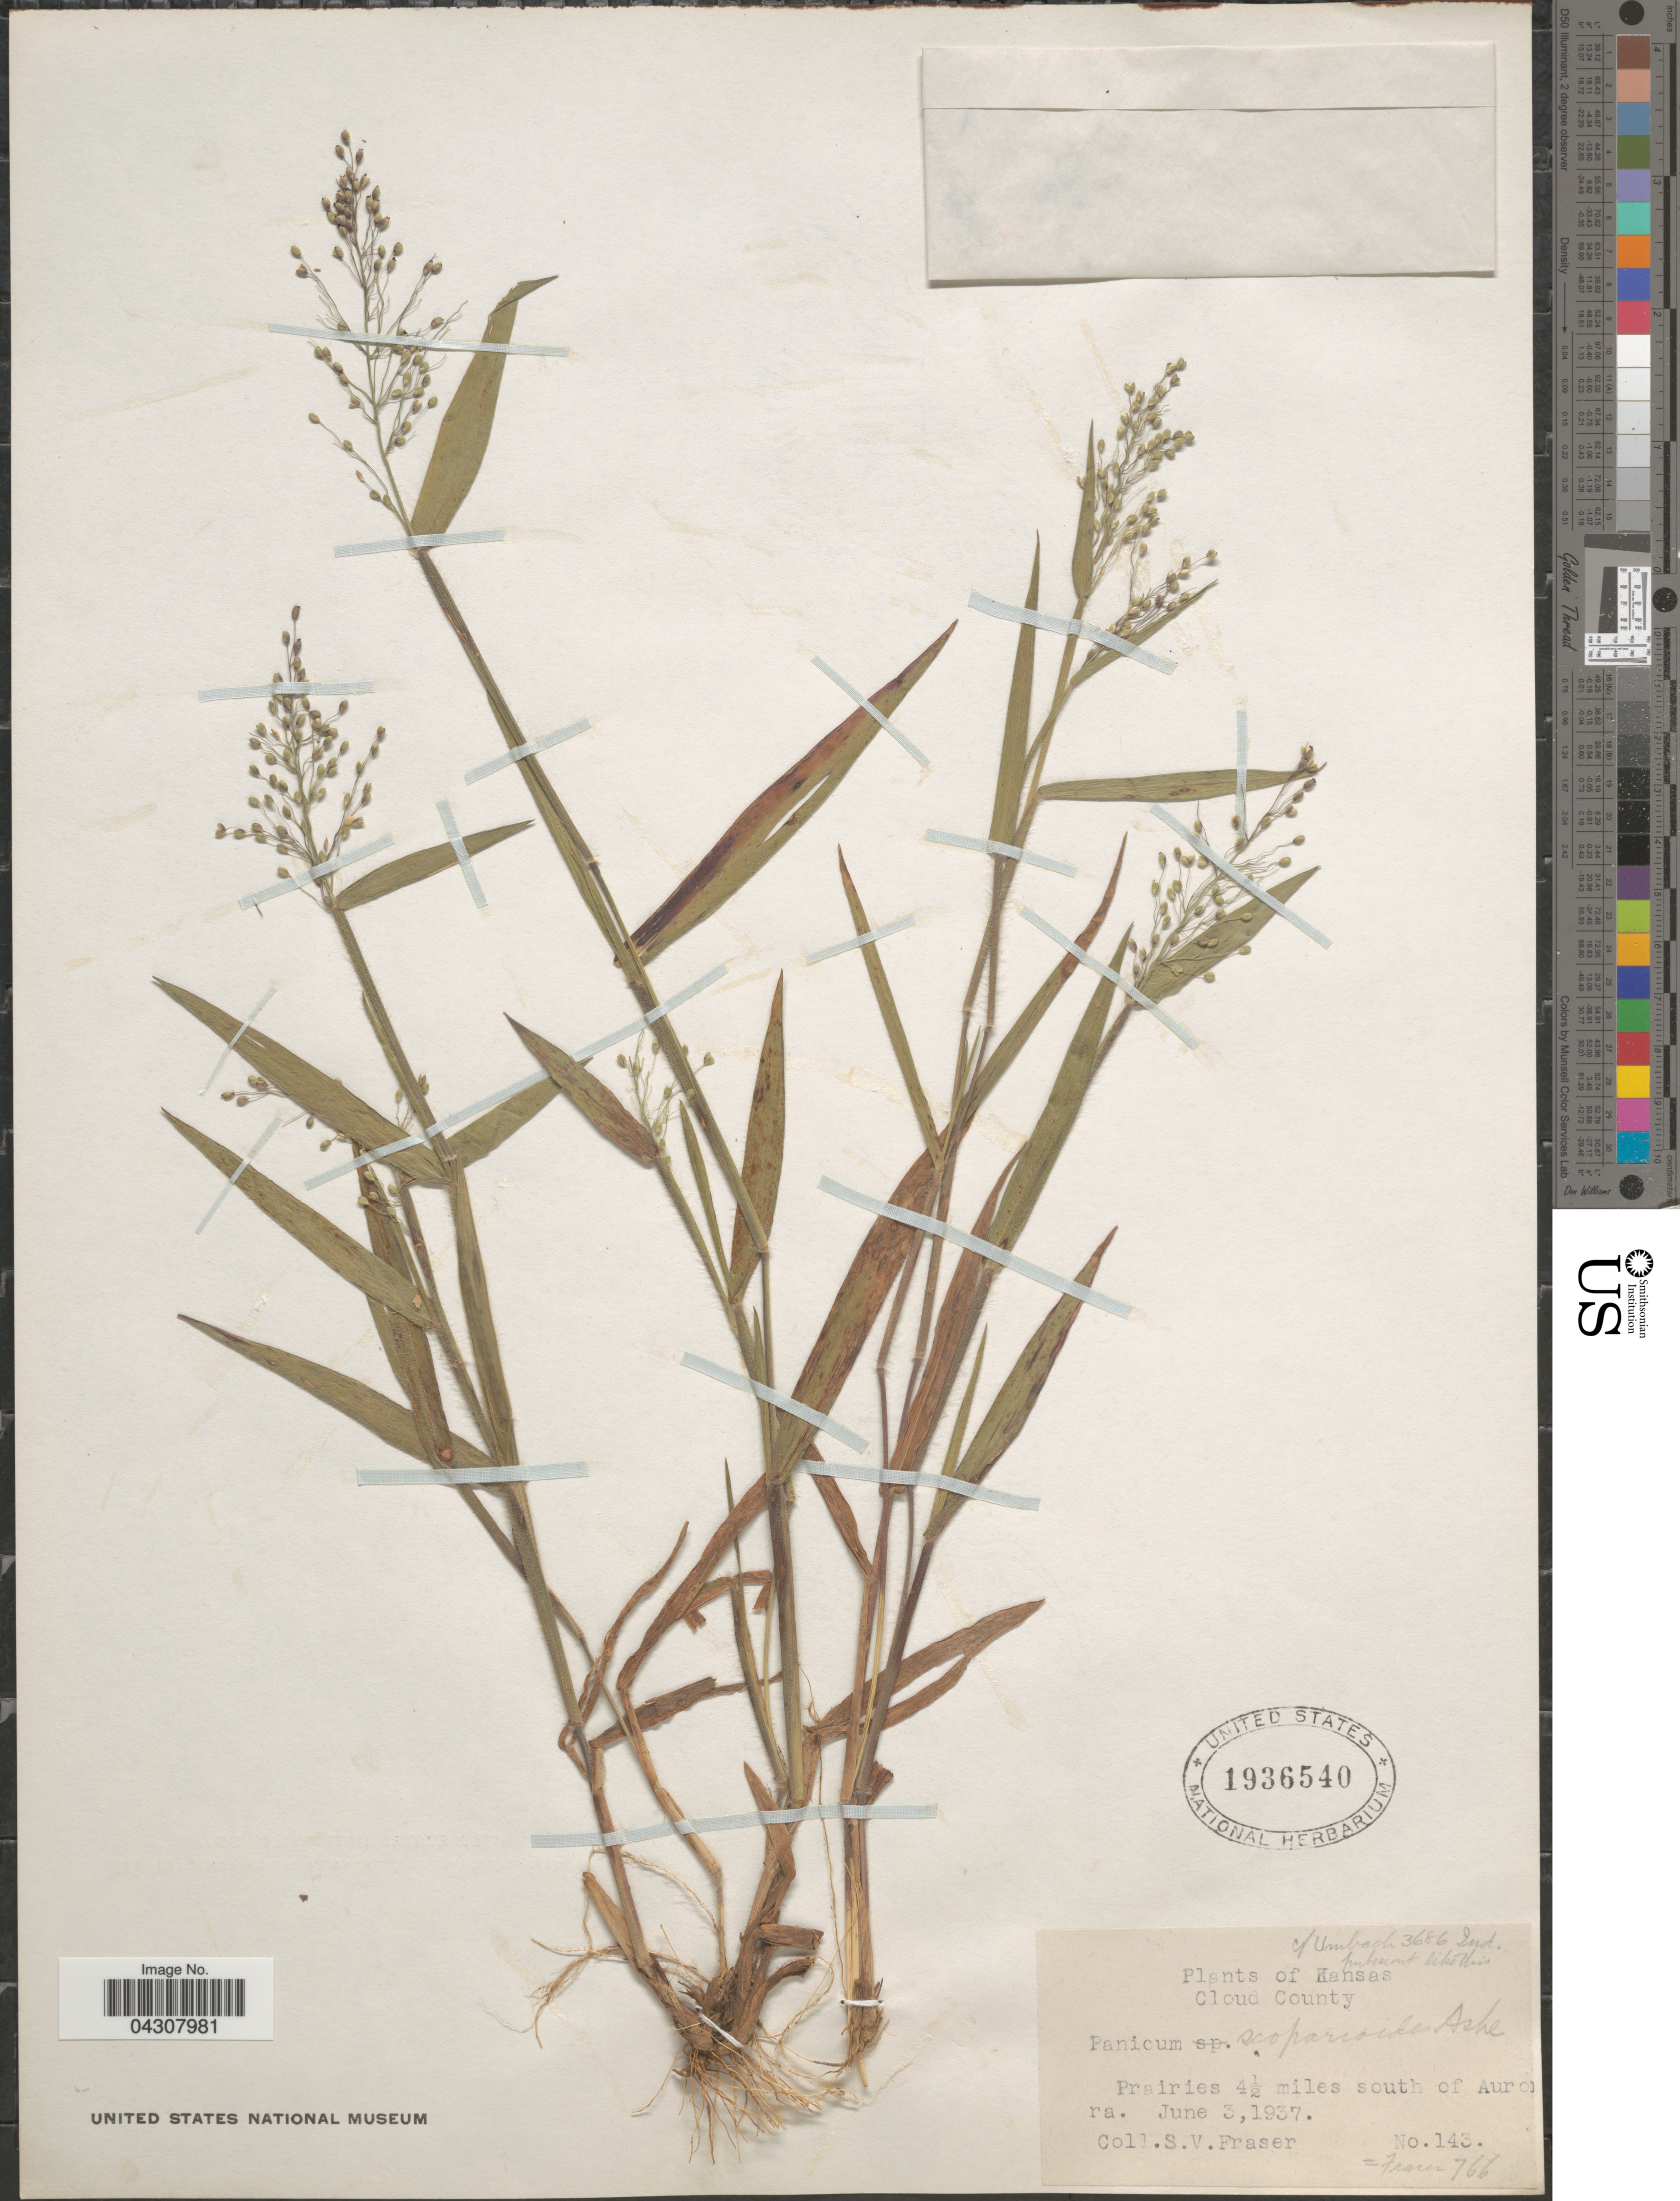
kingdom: Plantae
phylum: Tracheophyta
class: Liliopsida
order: Poales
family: Poaceae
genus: Dichanthelium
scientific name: Dichanthelium acuminatum var. acuminatum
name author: (Sw.) Gould & C.A. Clark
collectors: S. Fraser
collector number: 143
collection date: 1937-06-03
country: United States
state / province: Kansas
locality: Cloud County. Prairies 4½ miles south of Aurora.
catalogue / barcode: US 1936540